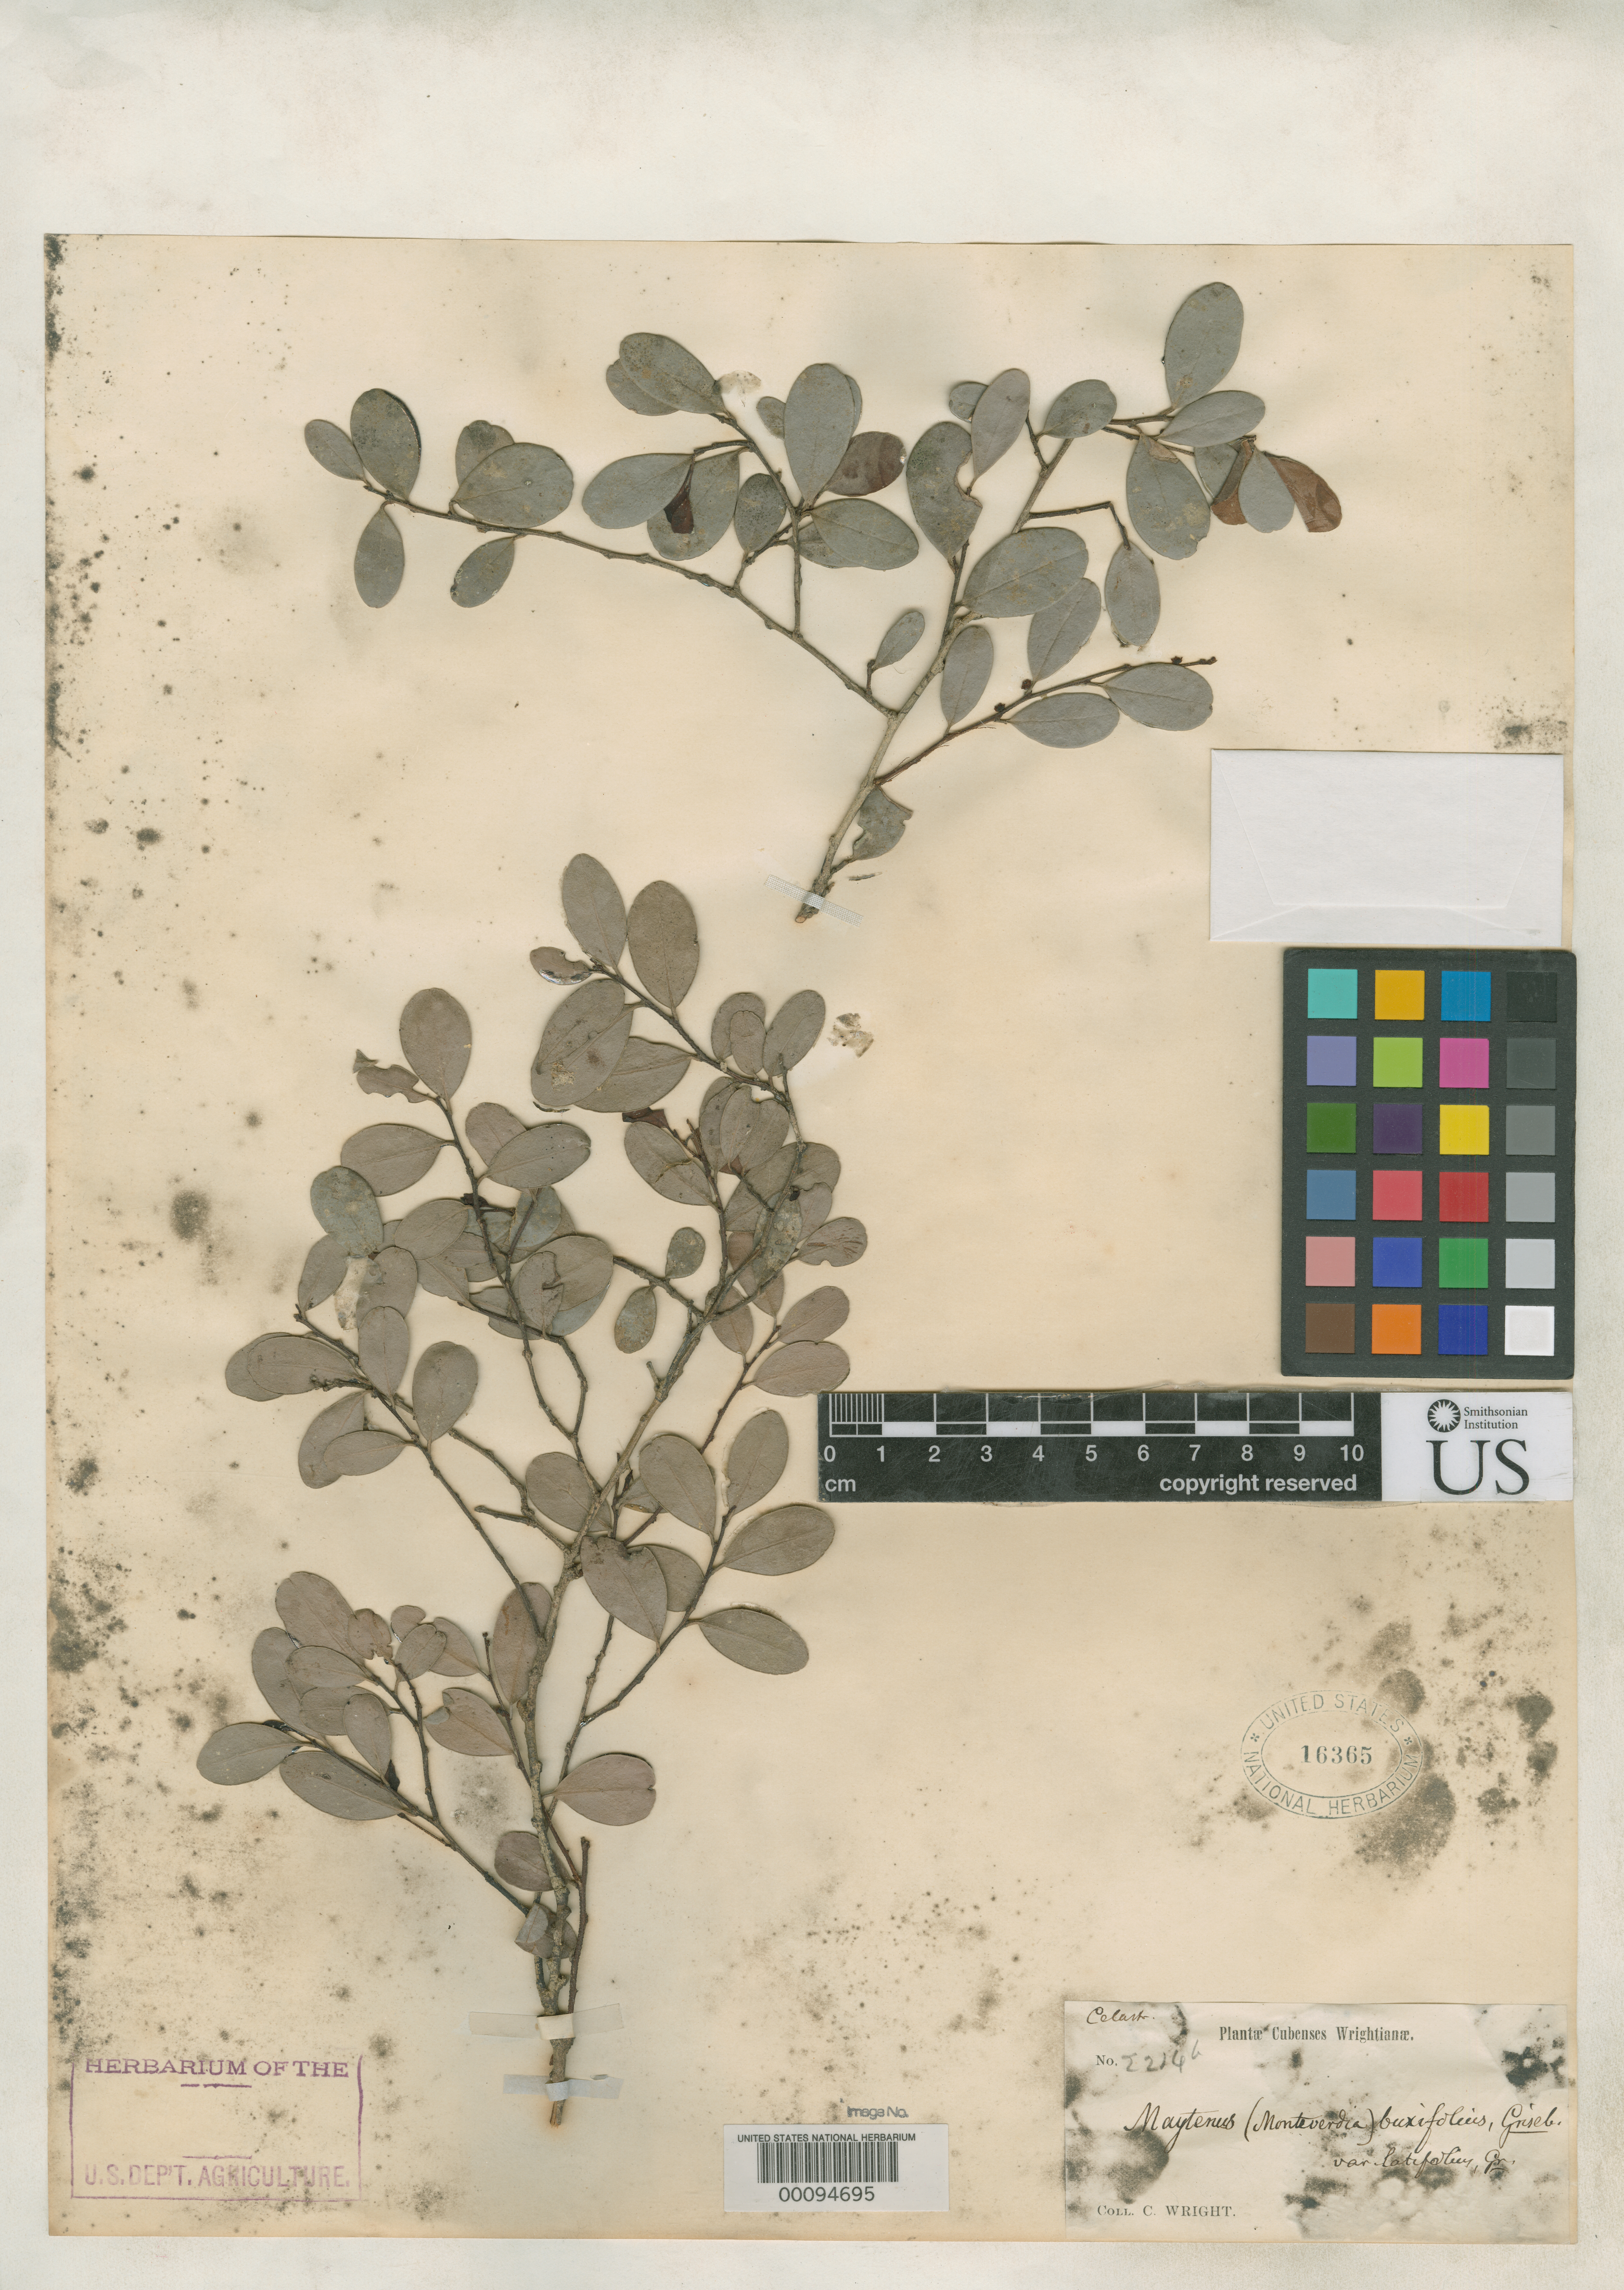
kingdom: Plantae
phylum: Tracheophyta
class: Magnoliopsida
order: Celastrales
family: Celastraceae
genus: Maytenus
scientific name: Maytenus buxifolia var. latifolia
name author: Griseb.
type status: Isotype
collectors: C. Wright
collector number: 2214b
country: Cuba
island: Greater Antilles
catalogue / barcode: US 16365